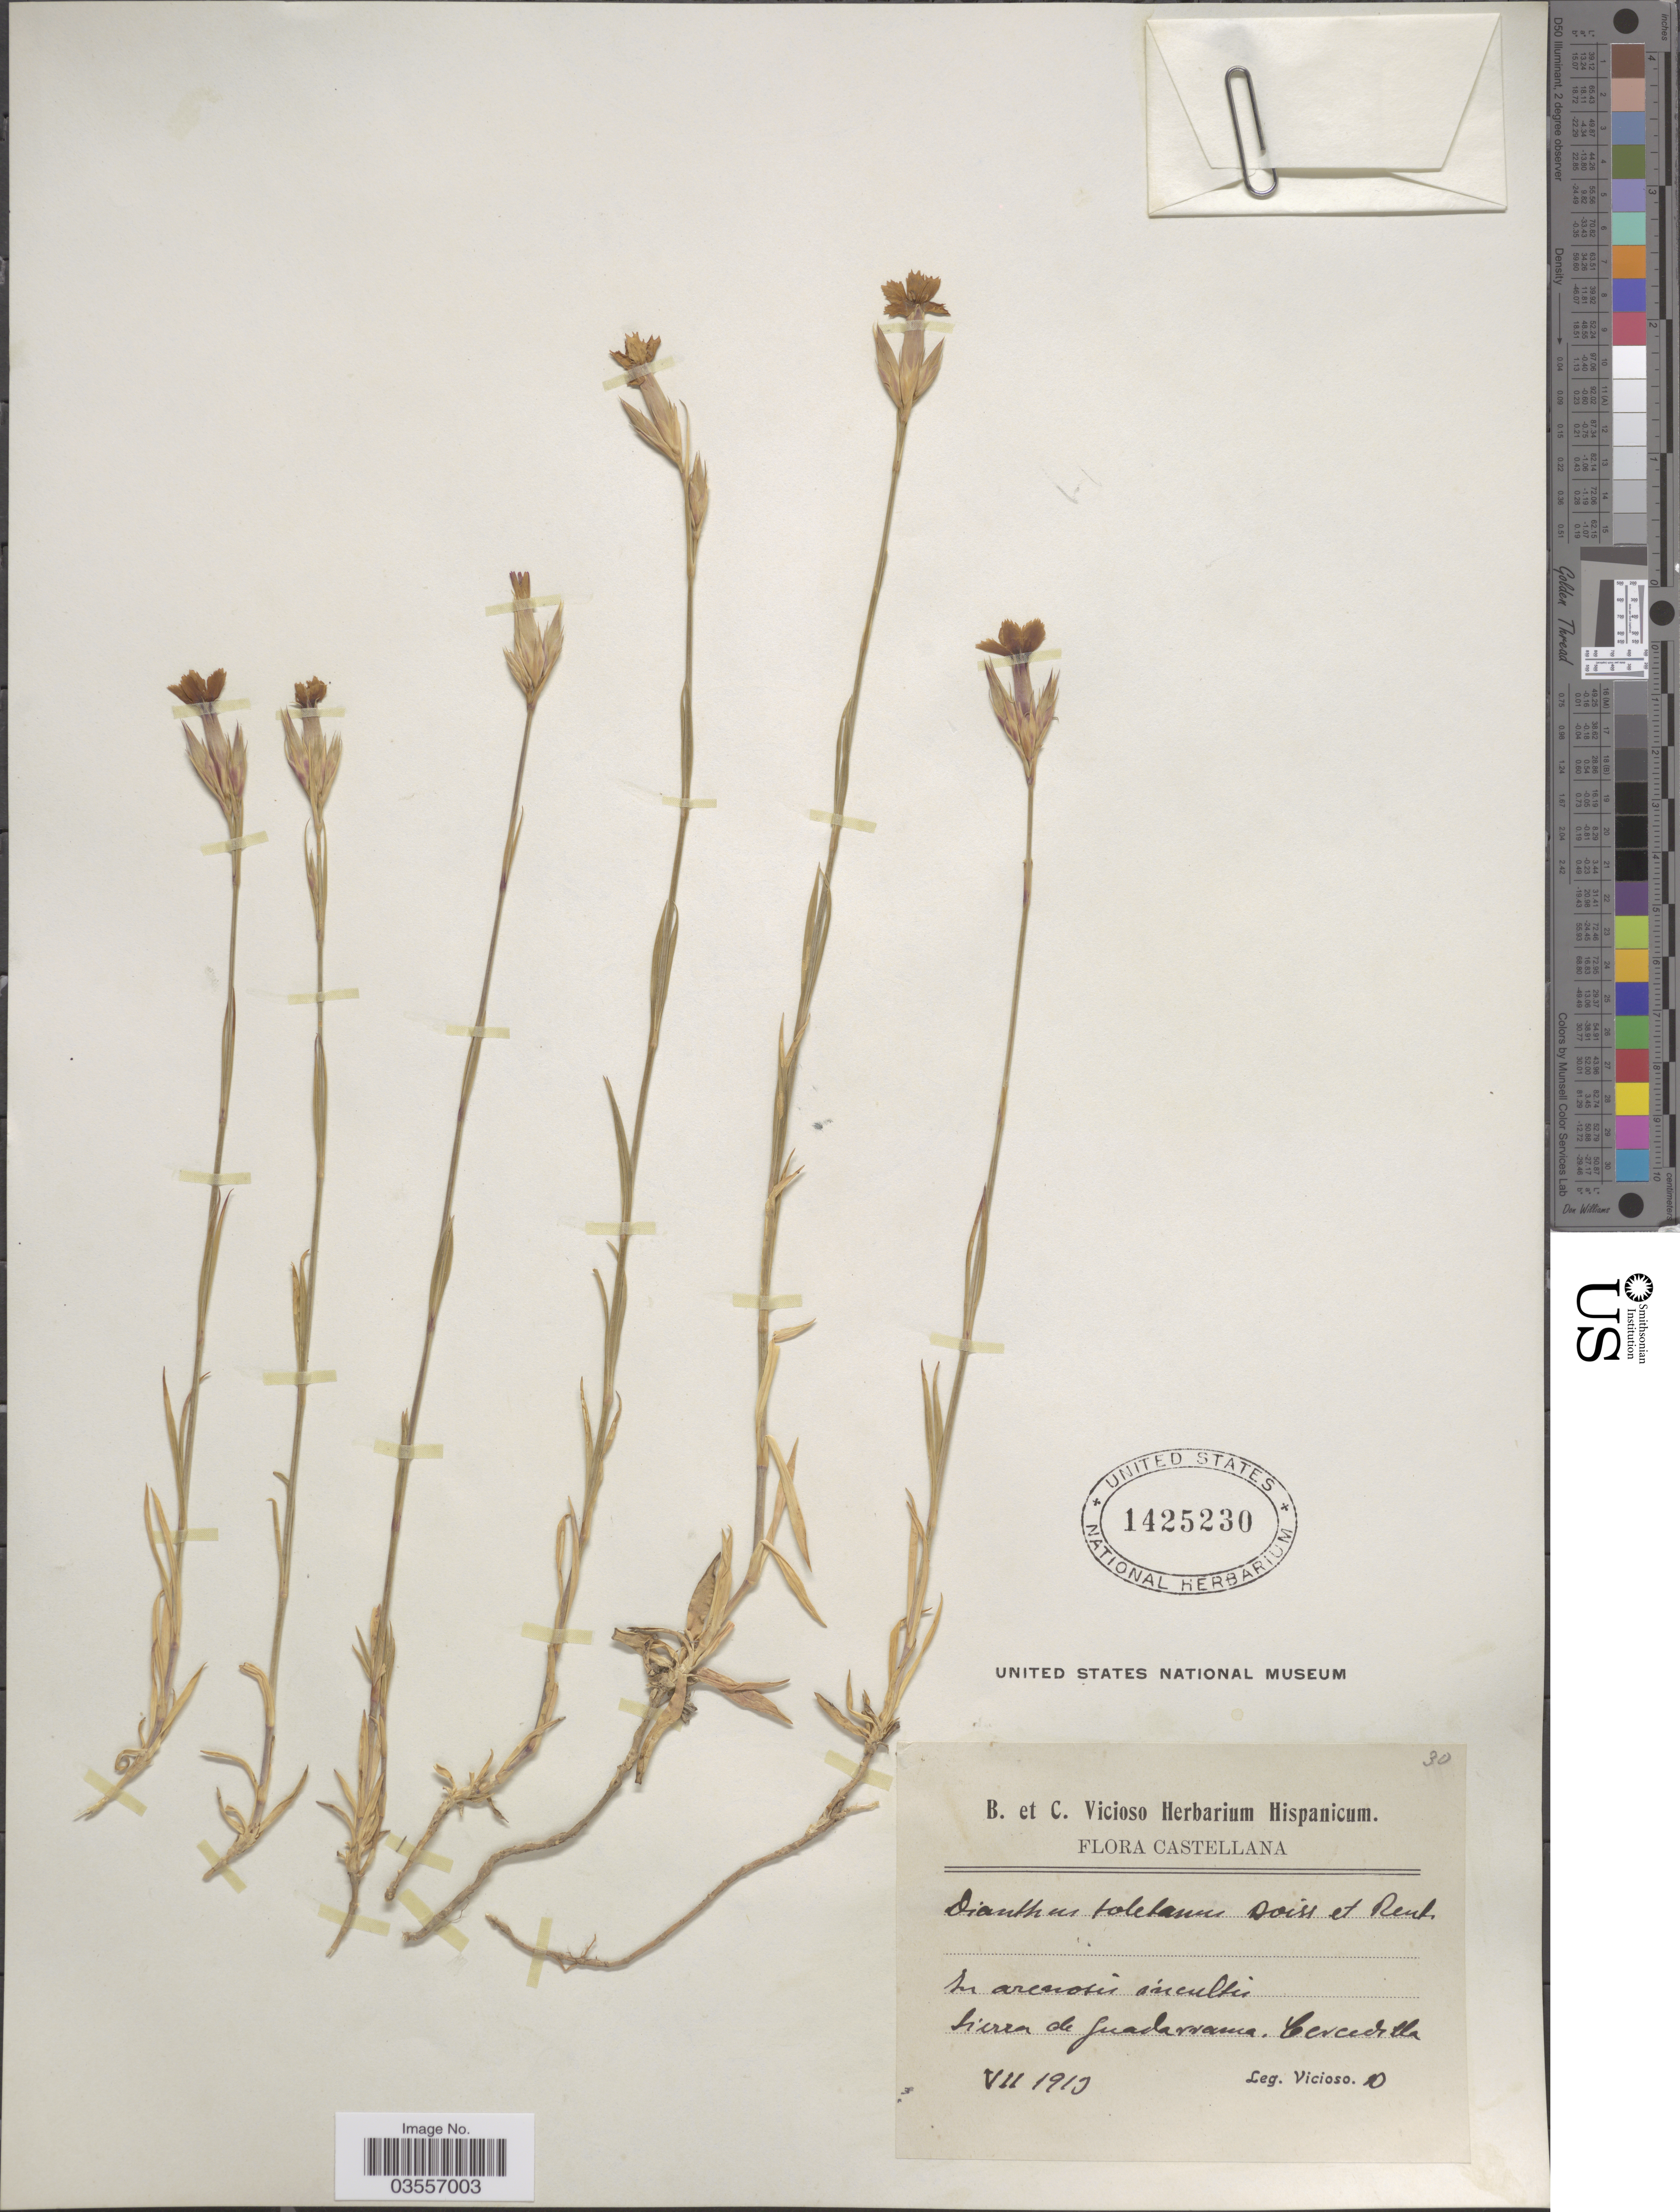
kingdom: Plantae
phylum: Tracheophyta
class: Magnoliopsida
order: Caryophyllales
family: Caryophyllaceae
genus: Dianthus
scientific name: Dianthus sp.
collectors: C. Vicioso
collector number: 30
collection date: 1913-07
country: Spain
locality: Castellana. Sierra de Guadalrrama Cercedilla.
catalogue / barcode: US 1425230